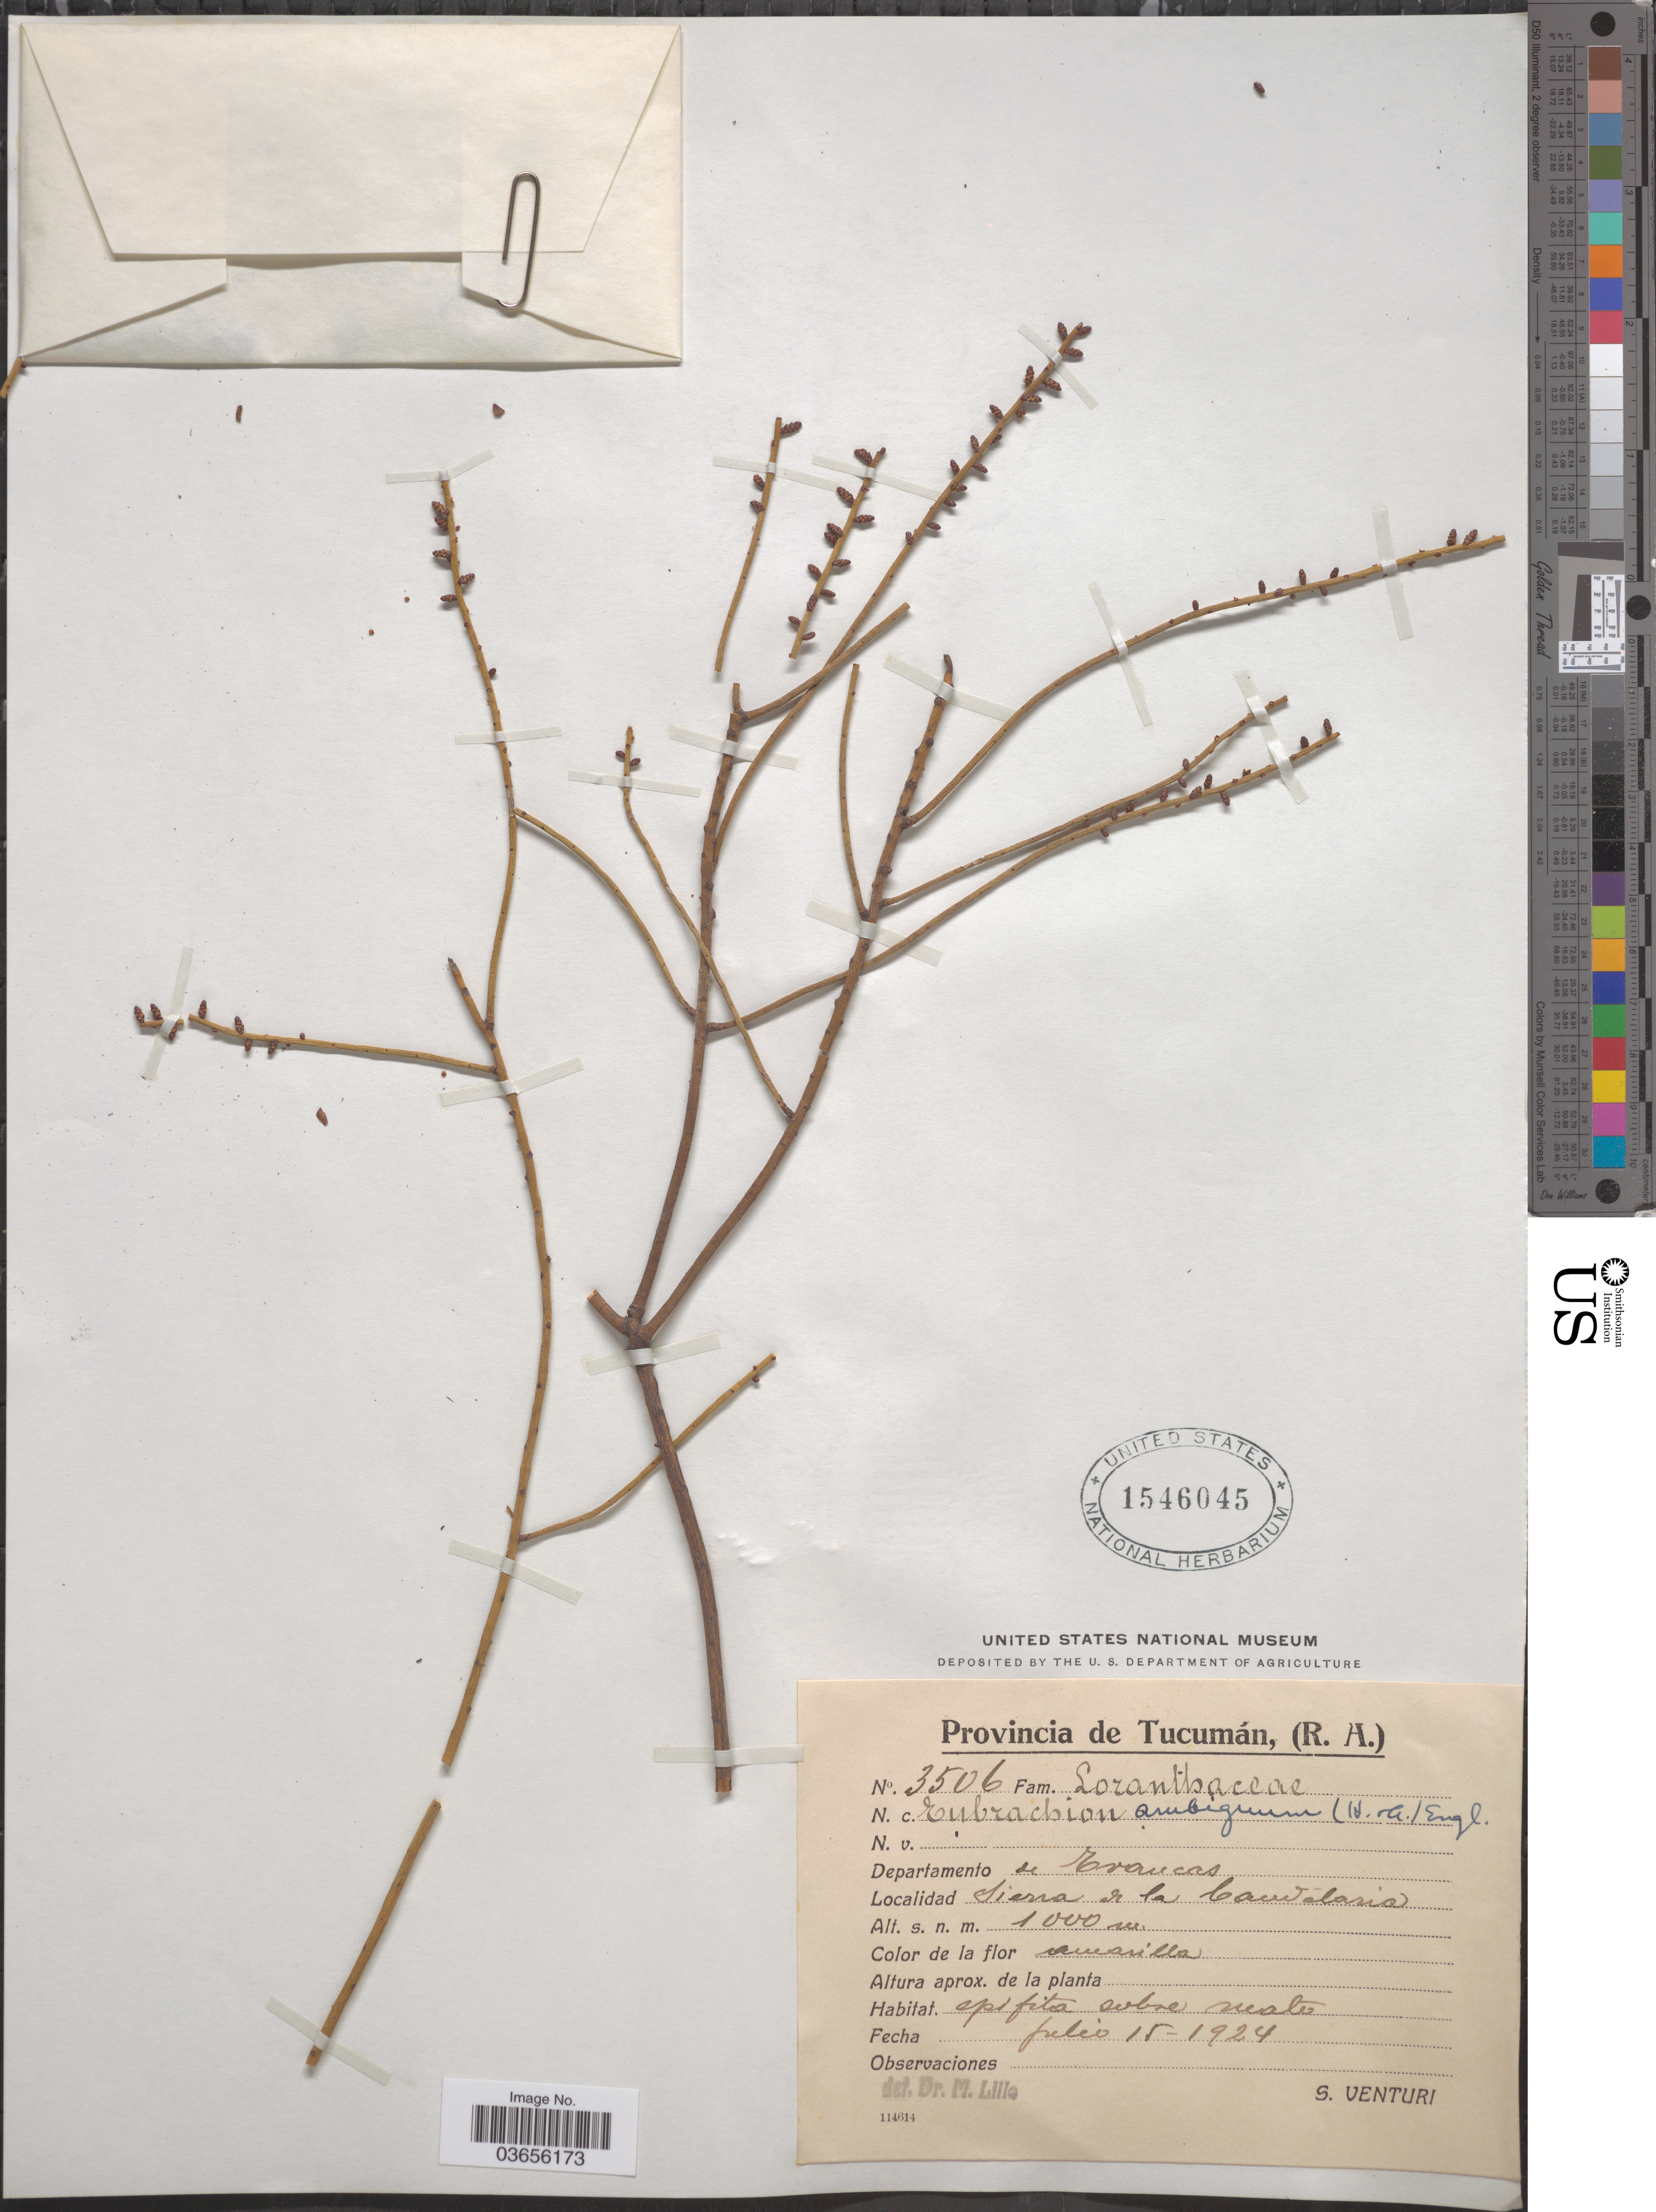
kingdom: Plantae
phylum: Tracheophyta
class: Magnoliopsida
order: Santalales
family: Santalaceae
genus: Eubrachion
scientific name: Eubrachion ambiguum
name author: (Hook. & Arn.) Engl.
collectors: S. Venturi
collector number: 3506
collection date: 1924-07-15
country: Argentina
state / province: Tucuman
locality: Departamento de Trancas. Sierra de la Candelaria.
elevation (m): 1000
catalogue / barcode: US 1546045